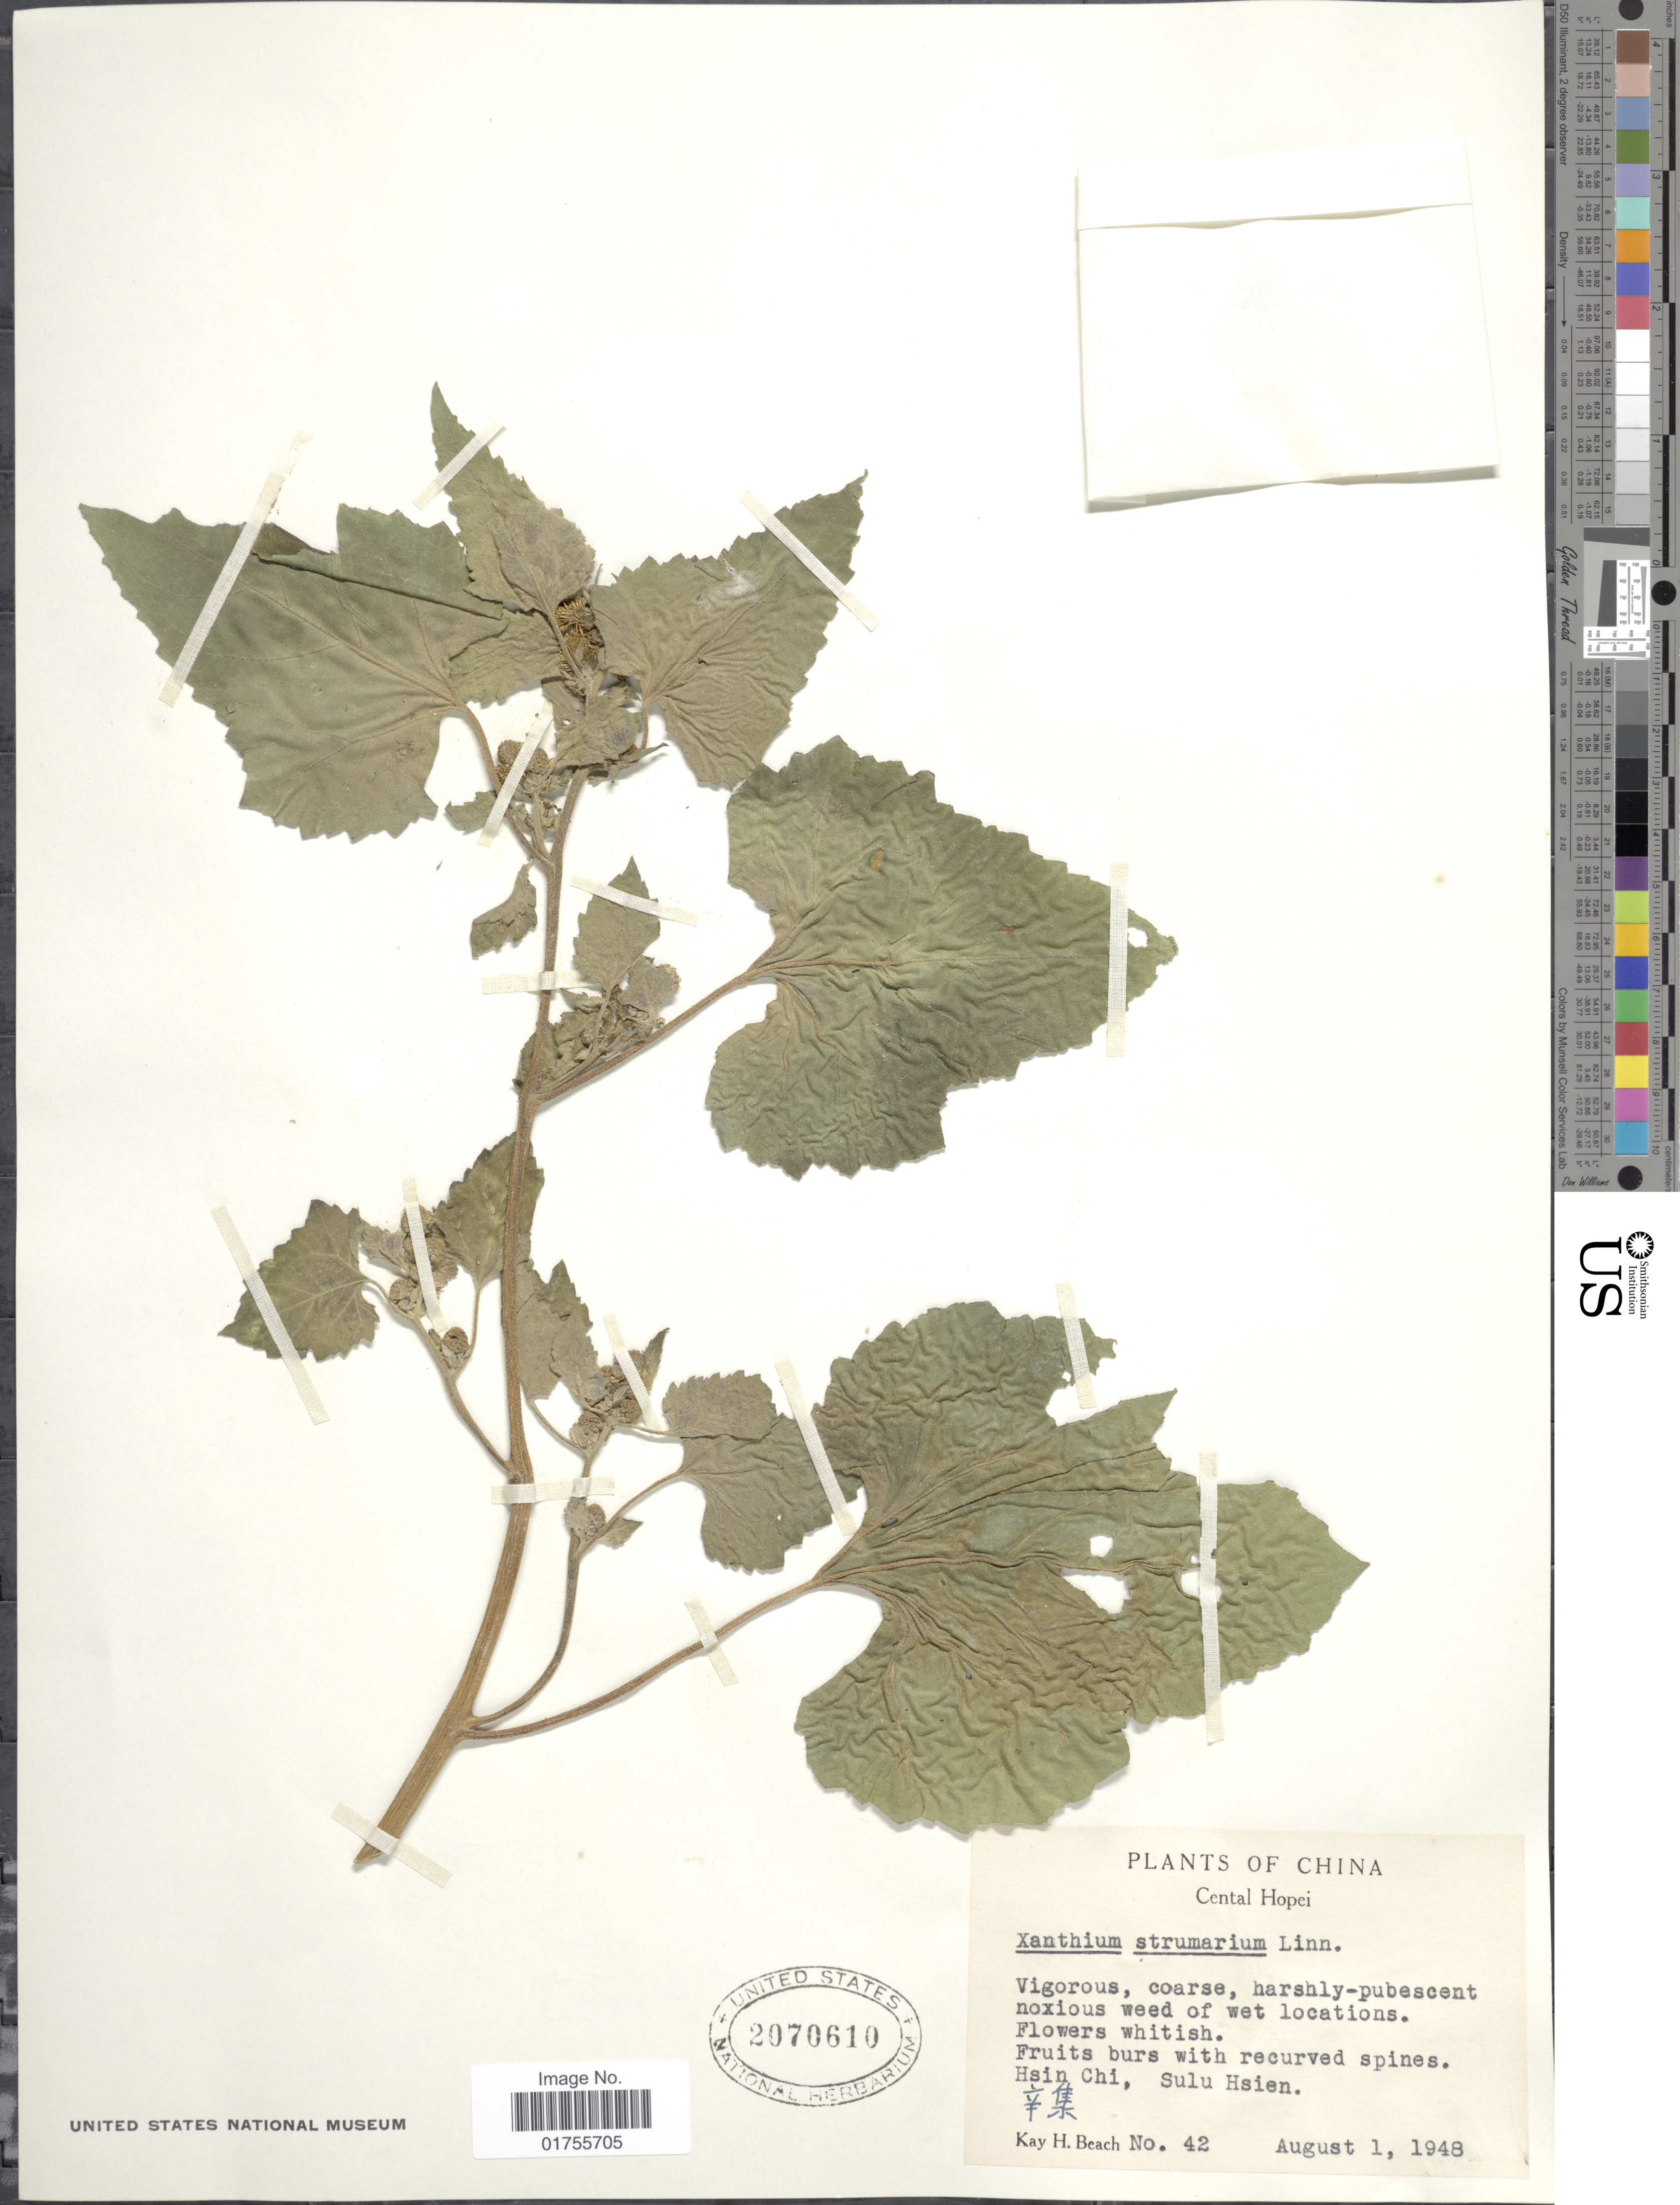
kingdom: Plantae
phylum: Tracheophyta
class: Magnoliopsida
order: Asterales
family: Asteraceae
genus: Xanthium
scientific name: Xanthium strumarium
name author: L.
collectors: K. H. Beach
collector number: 42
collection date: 1948-08-01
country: China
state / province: Hebei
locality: Hsin Chi, Sulu Hsien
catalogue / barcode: US 2070610